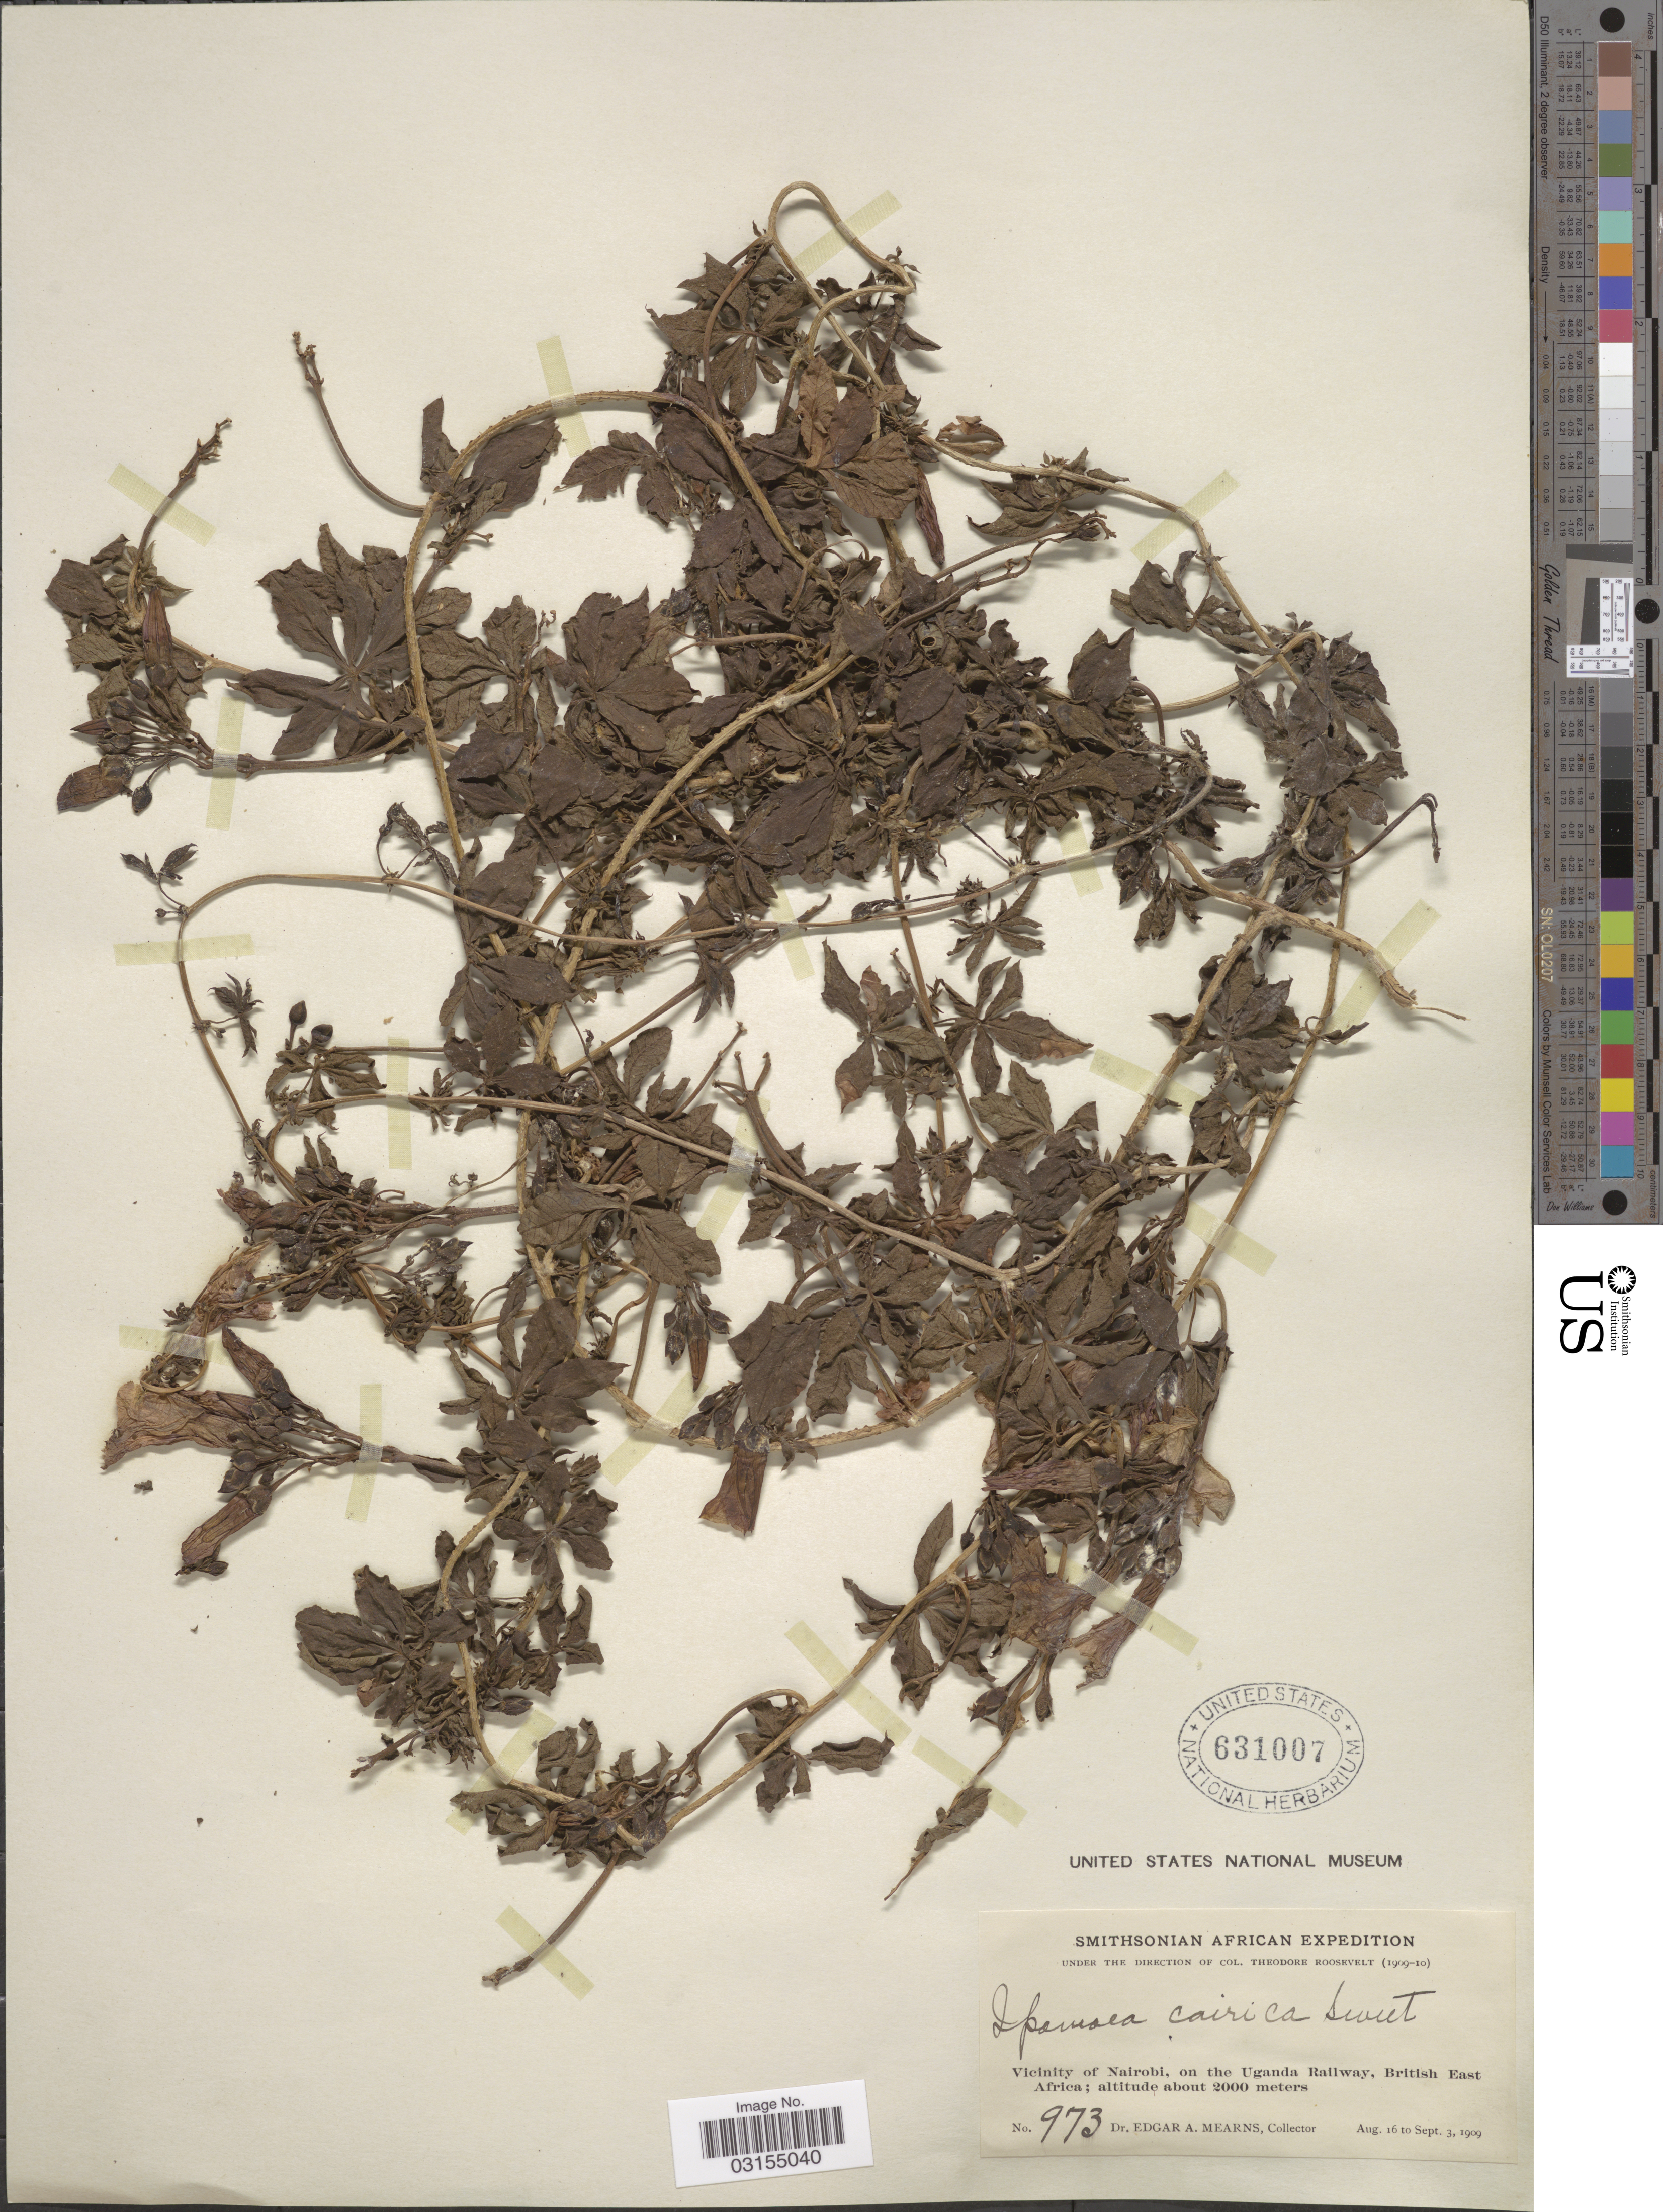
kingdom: Plantae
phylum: Tracheophyta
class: Magnoliopsida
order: Solanales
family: Convolvulaceae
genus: Ipomoea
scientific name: Ipomoea cairica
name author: (L.) Sweet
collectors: E. A. Mearns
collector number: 973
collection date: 1909-08-16/1909-09-03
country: Kenya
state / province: Nairobi Area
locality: Vicinity of Nairobi, on the Uganda Railway, British East Africa.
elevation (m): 2000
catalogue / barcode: US 631007